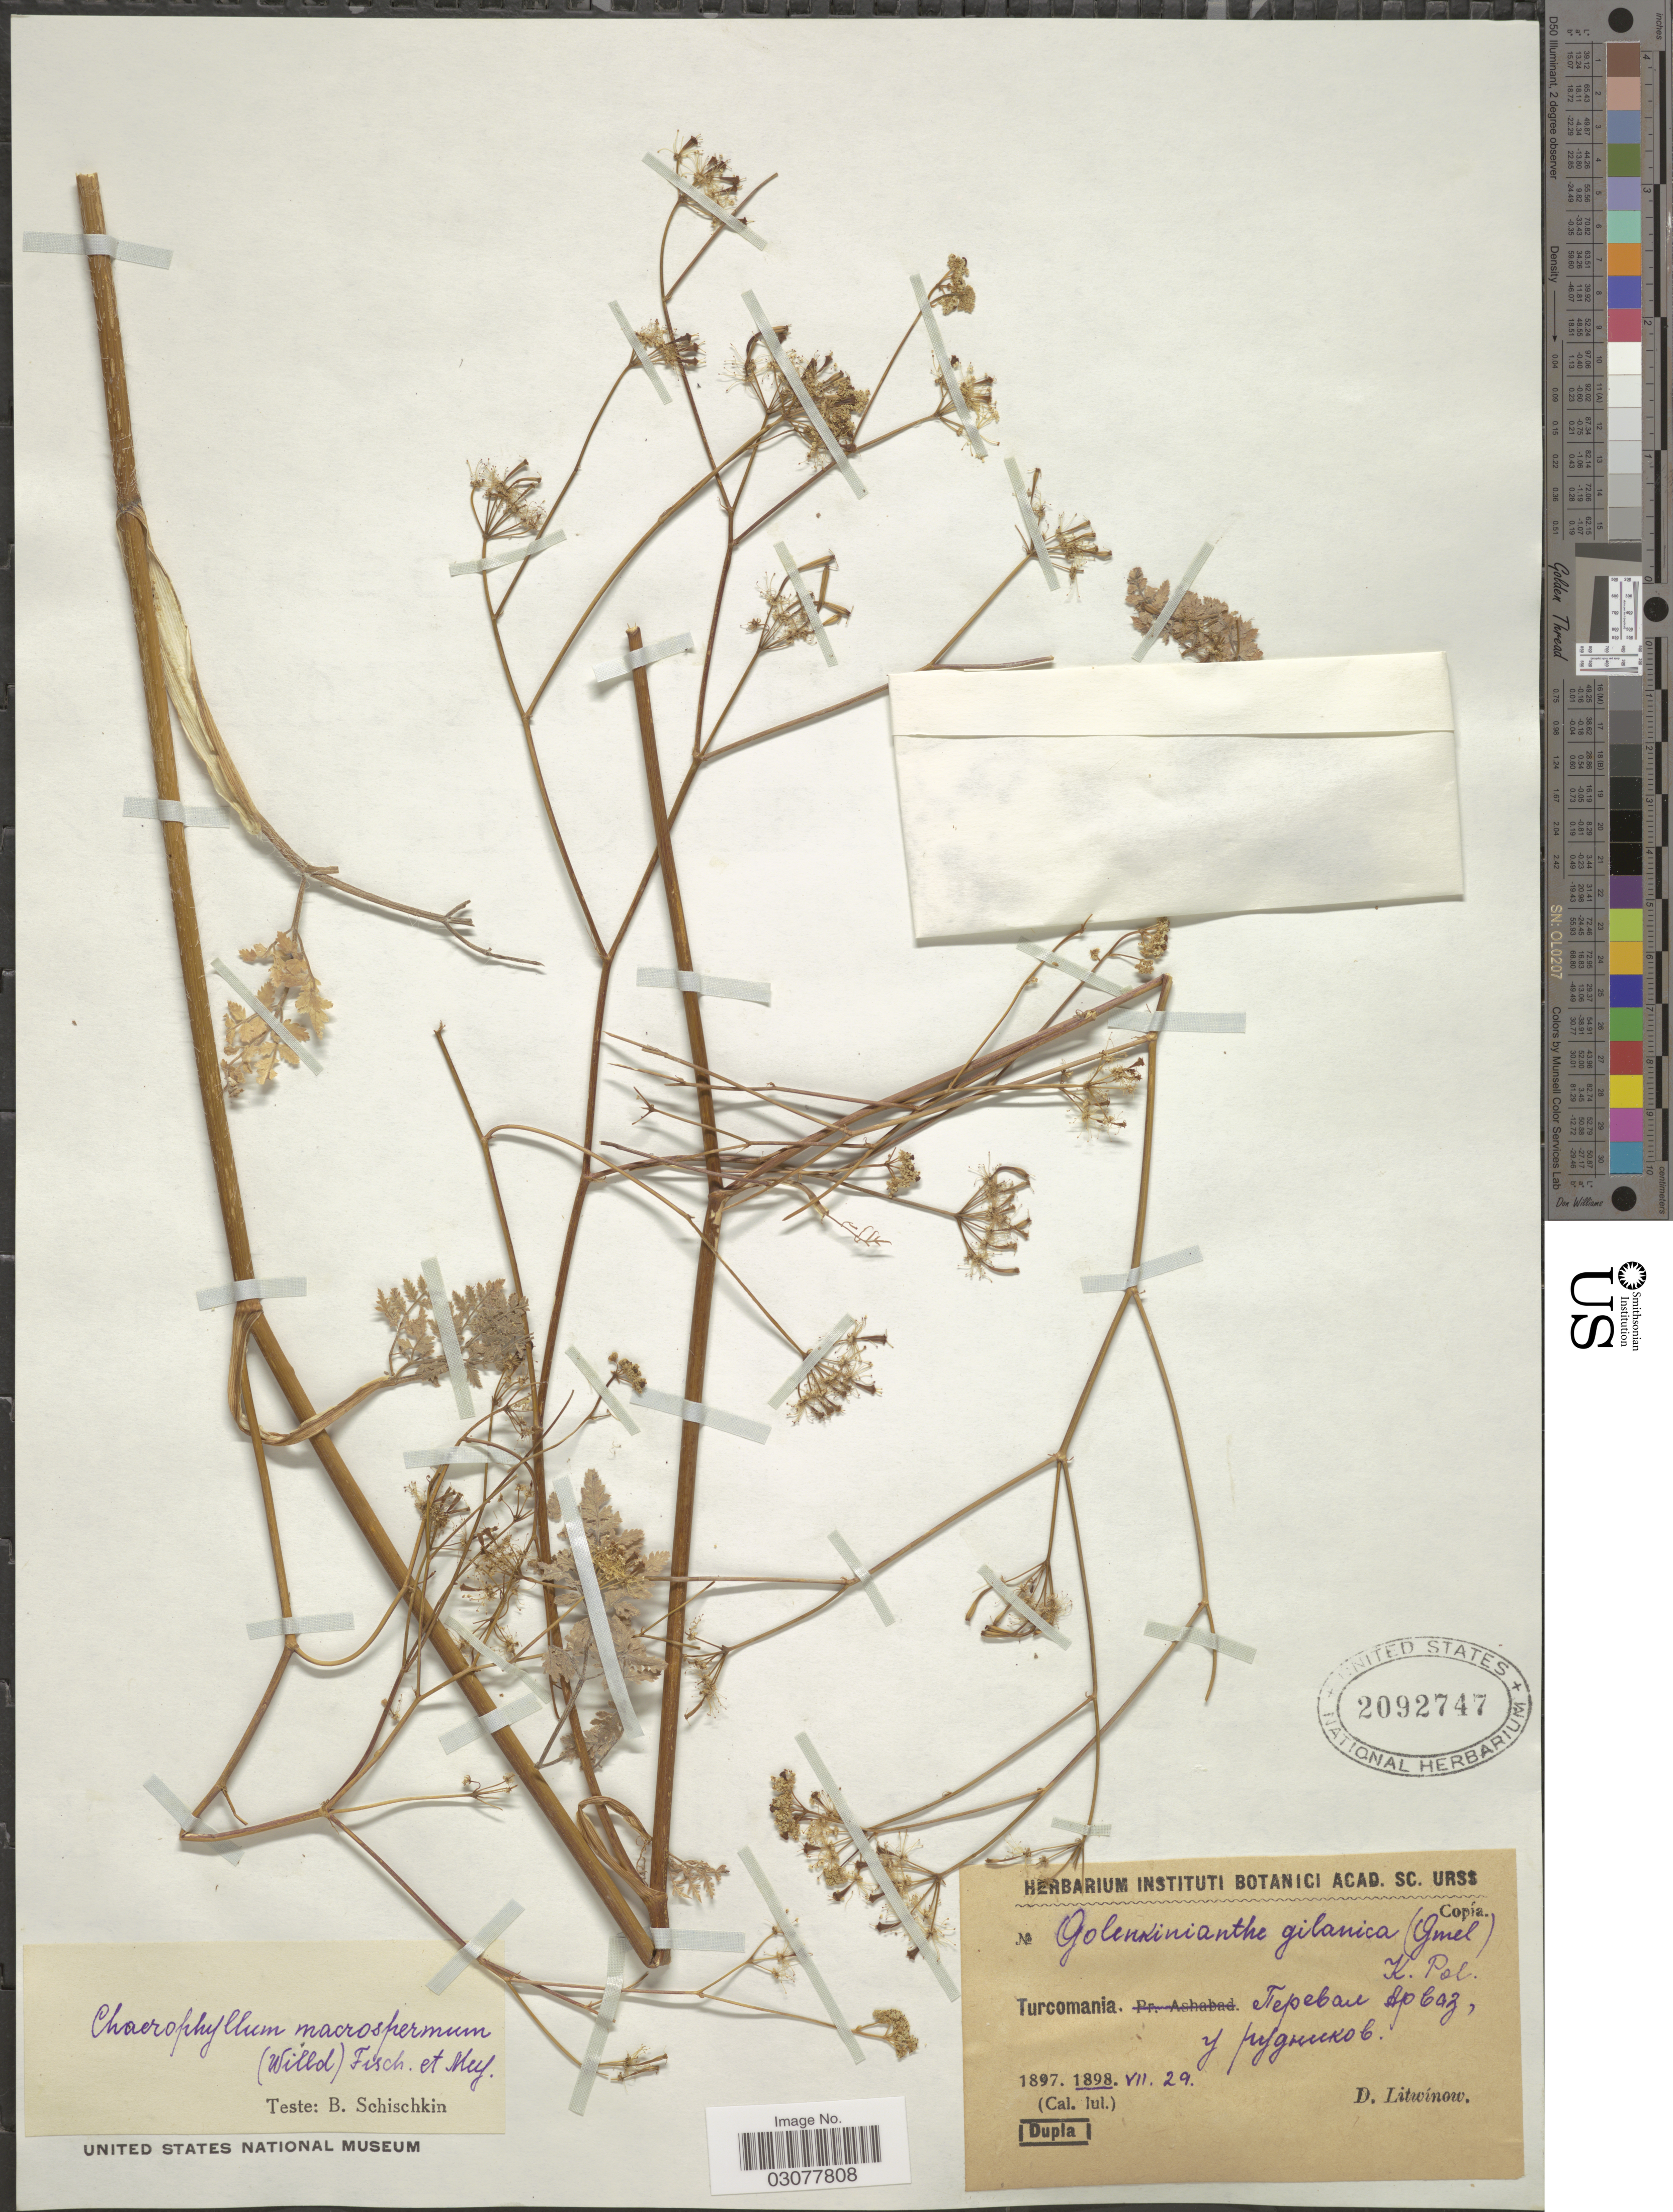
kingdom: Plantae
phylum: Tracheophyta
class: Magnoliopsida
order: Apiales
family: Apiaceae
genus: Chaerophyllum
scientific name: Chaerophyllum macrospermum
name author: (Willd. ex Spreng.) Fisch. & C.A. Mey. ex Hohen.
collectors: D. Litwinow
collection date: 1898-07-29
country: Turkmenistan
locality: Turcomania. [Foreign script]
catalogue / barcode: US 2092747